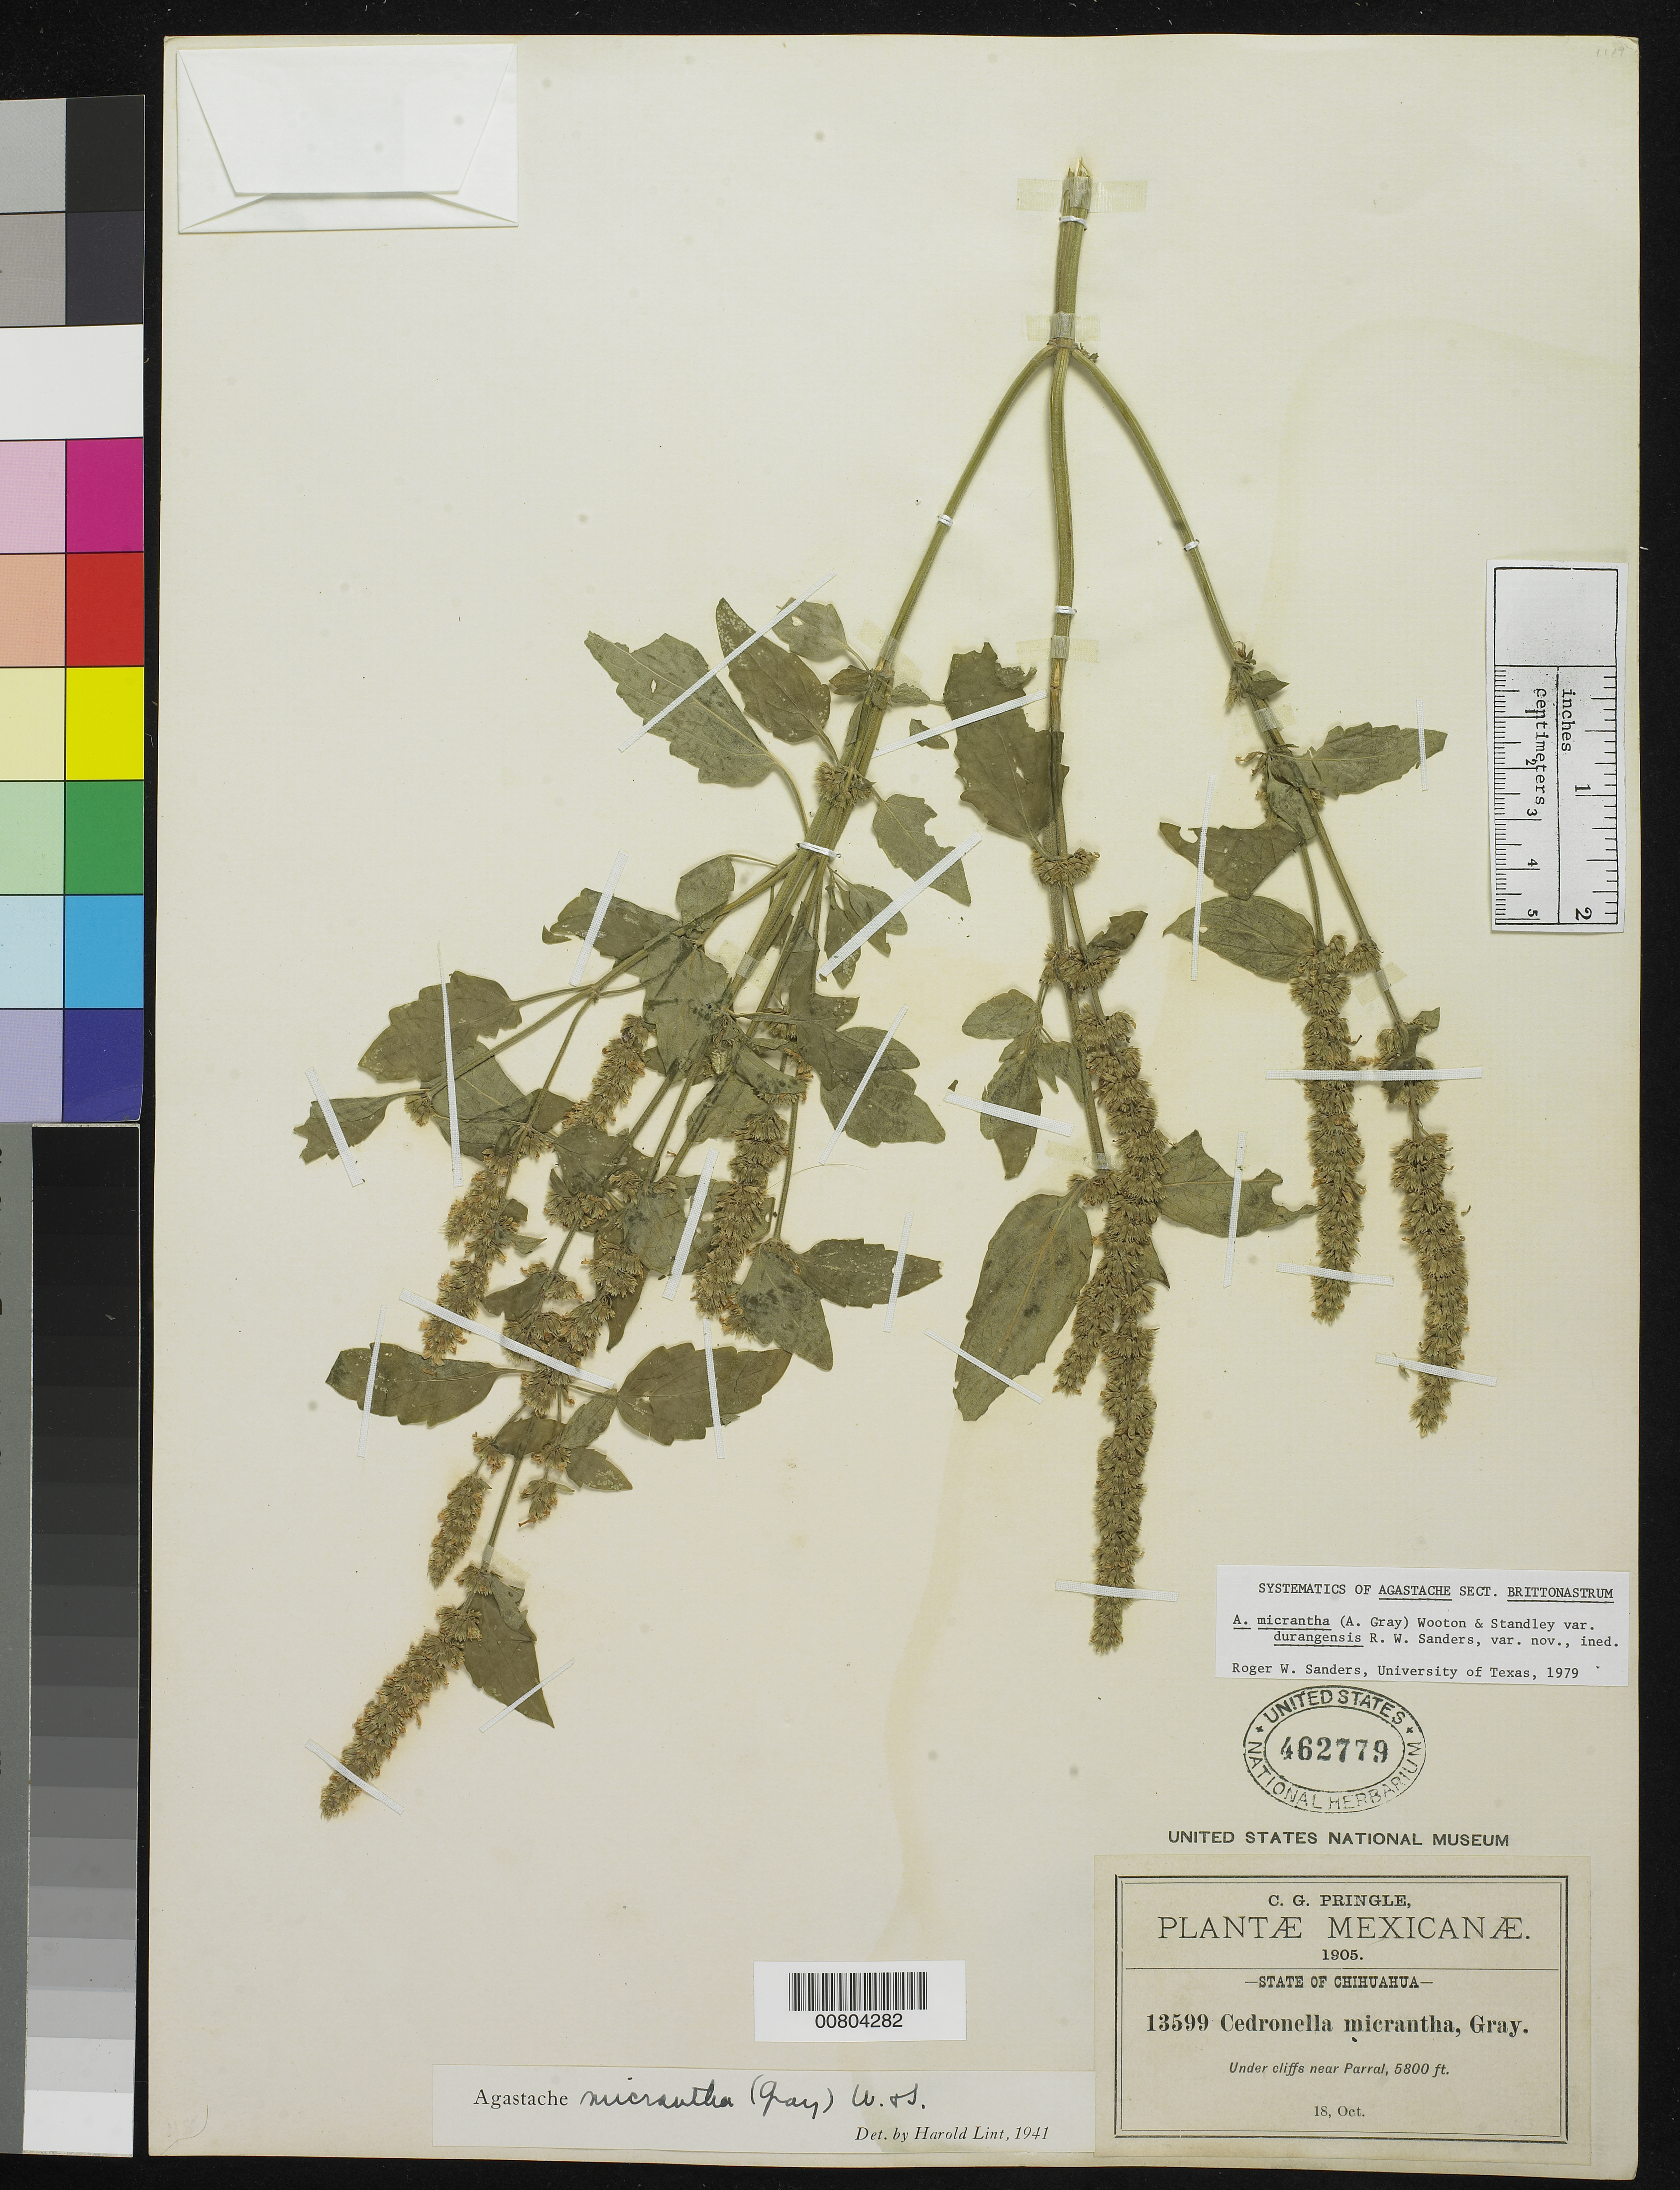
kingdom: Plantae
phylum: Tracheophyta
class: Magnoliopsida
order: Lamiales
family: Lamiaceae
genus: Agastache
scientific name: Agastache micrantha var. durangensis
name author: Sanders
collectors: C. G. Pringle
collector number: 13599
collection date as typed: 18 Oct 1905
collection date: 1905-10-18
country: Mexico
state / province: Chihuahua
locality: Under cliffs near Parral, Chihuahua.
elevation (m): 1768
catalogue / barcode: US 462779